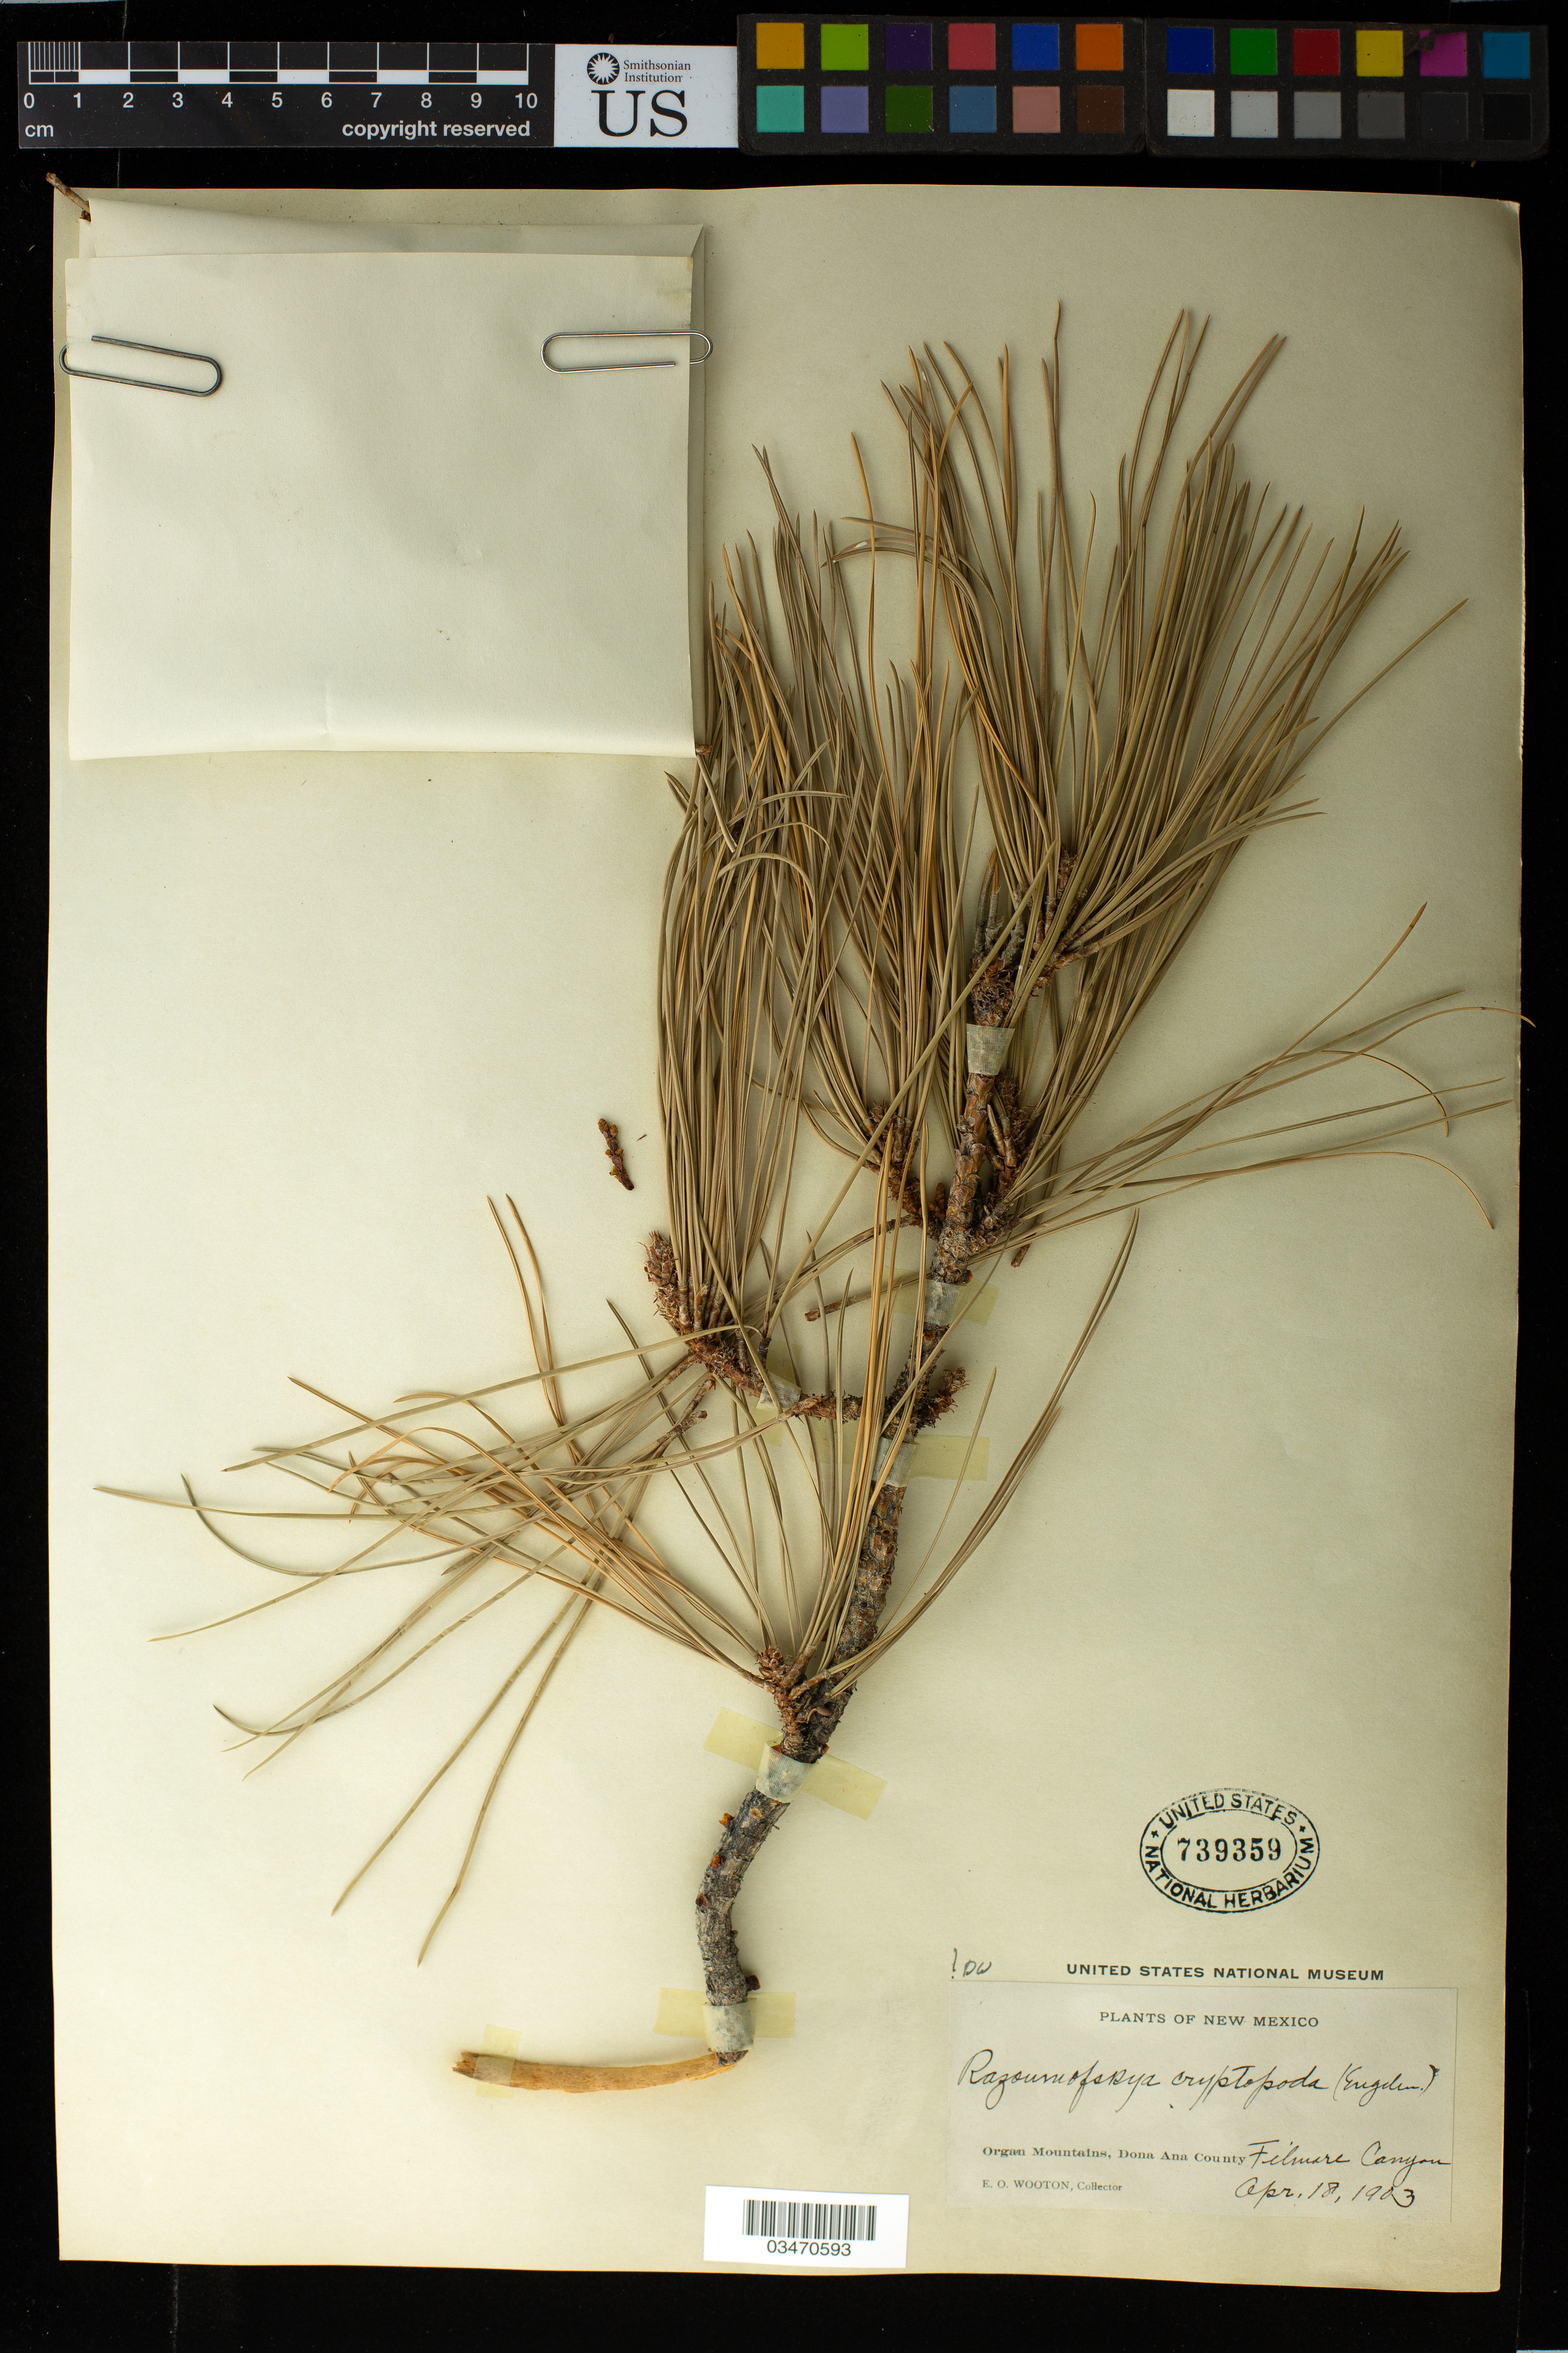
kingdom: Plantae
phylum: Tracheophyta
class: Magnoliopsida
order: Santalales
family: Viscaceae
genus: Arceuthobium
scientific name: Arceuthobium vaginatum f. cryptopodum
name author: (Engelm.) L.S. Gill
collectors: E. O. Wooton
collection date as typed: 18 Apr 1903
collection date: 1903-04-18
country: United States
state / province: New Mexico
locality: Organ Mountains, Dona Ana County, Filmore Canyon.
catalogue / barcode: US 739359